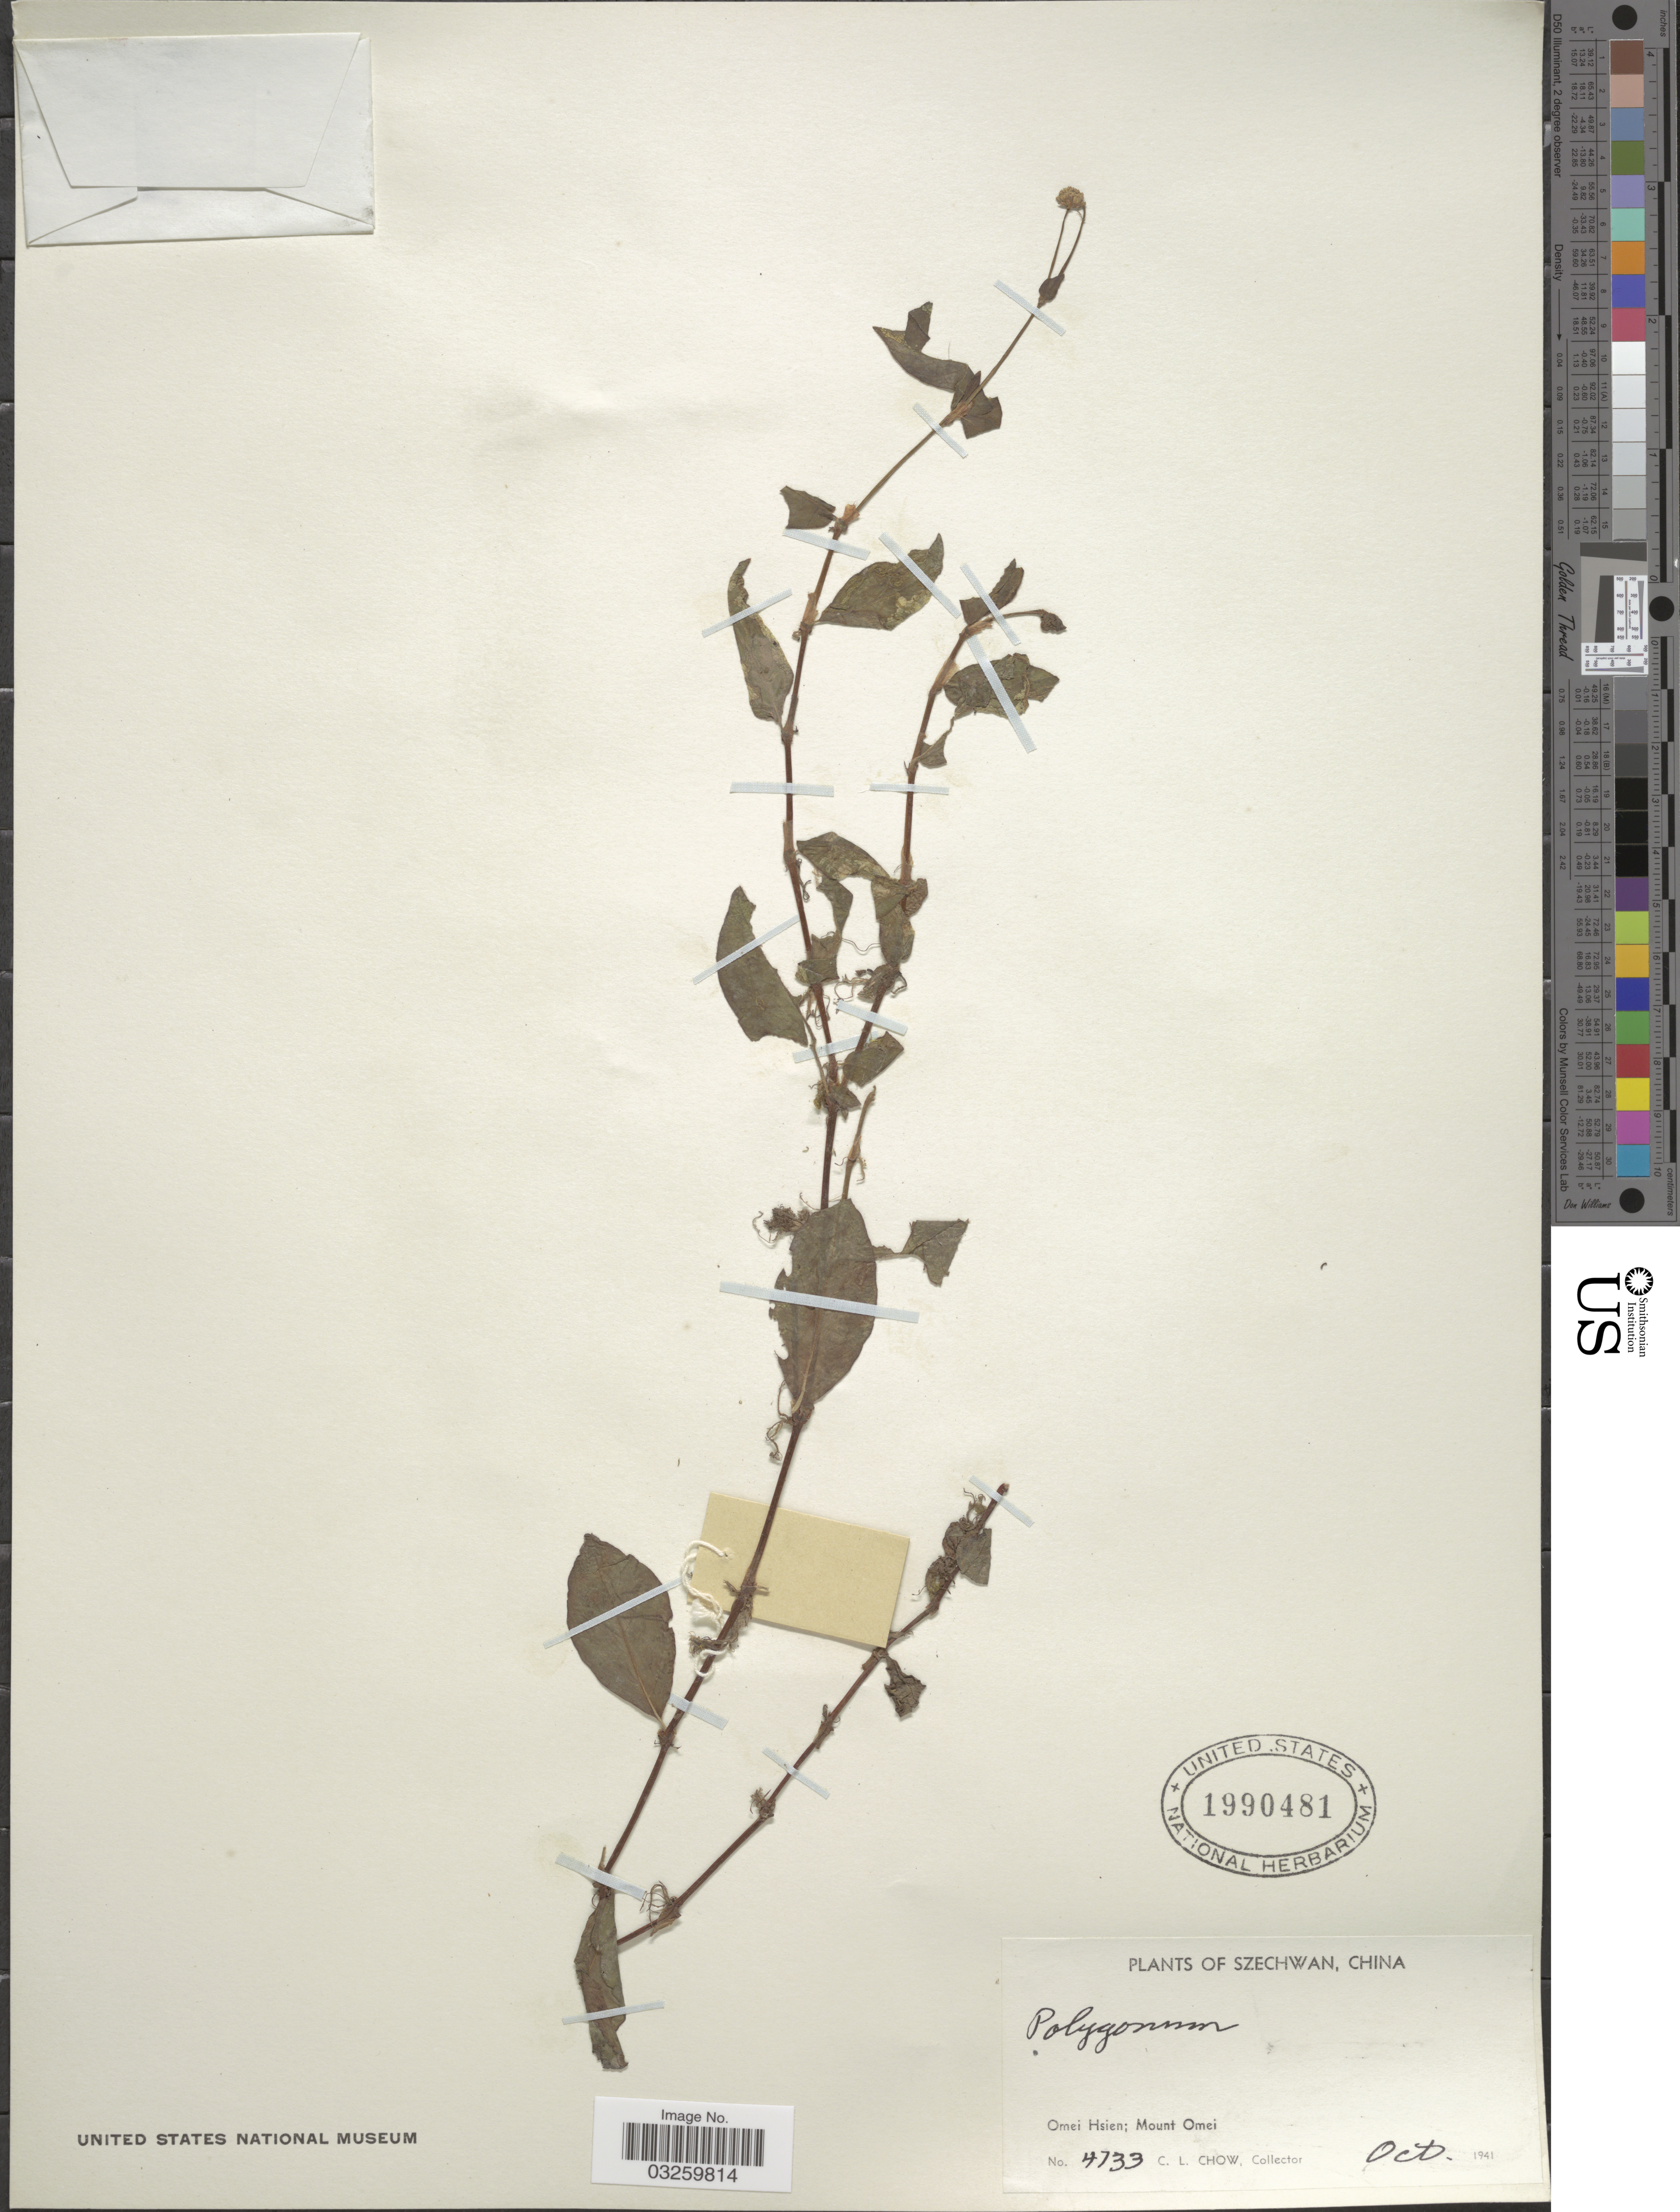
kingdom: Plantae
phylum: Tracheophyta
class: Magnoliopsida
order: Caryophyllales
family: Polygonaceae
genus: Polygonum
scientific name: Polygonum sp.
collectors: C. Chow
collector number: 4733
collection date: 1941-10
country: China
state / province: Sichuan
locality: Szechwan. Omei Hsien; Mount Omei.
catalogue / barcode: US 1990481